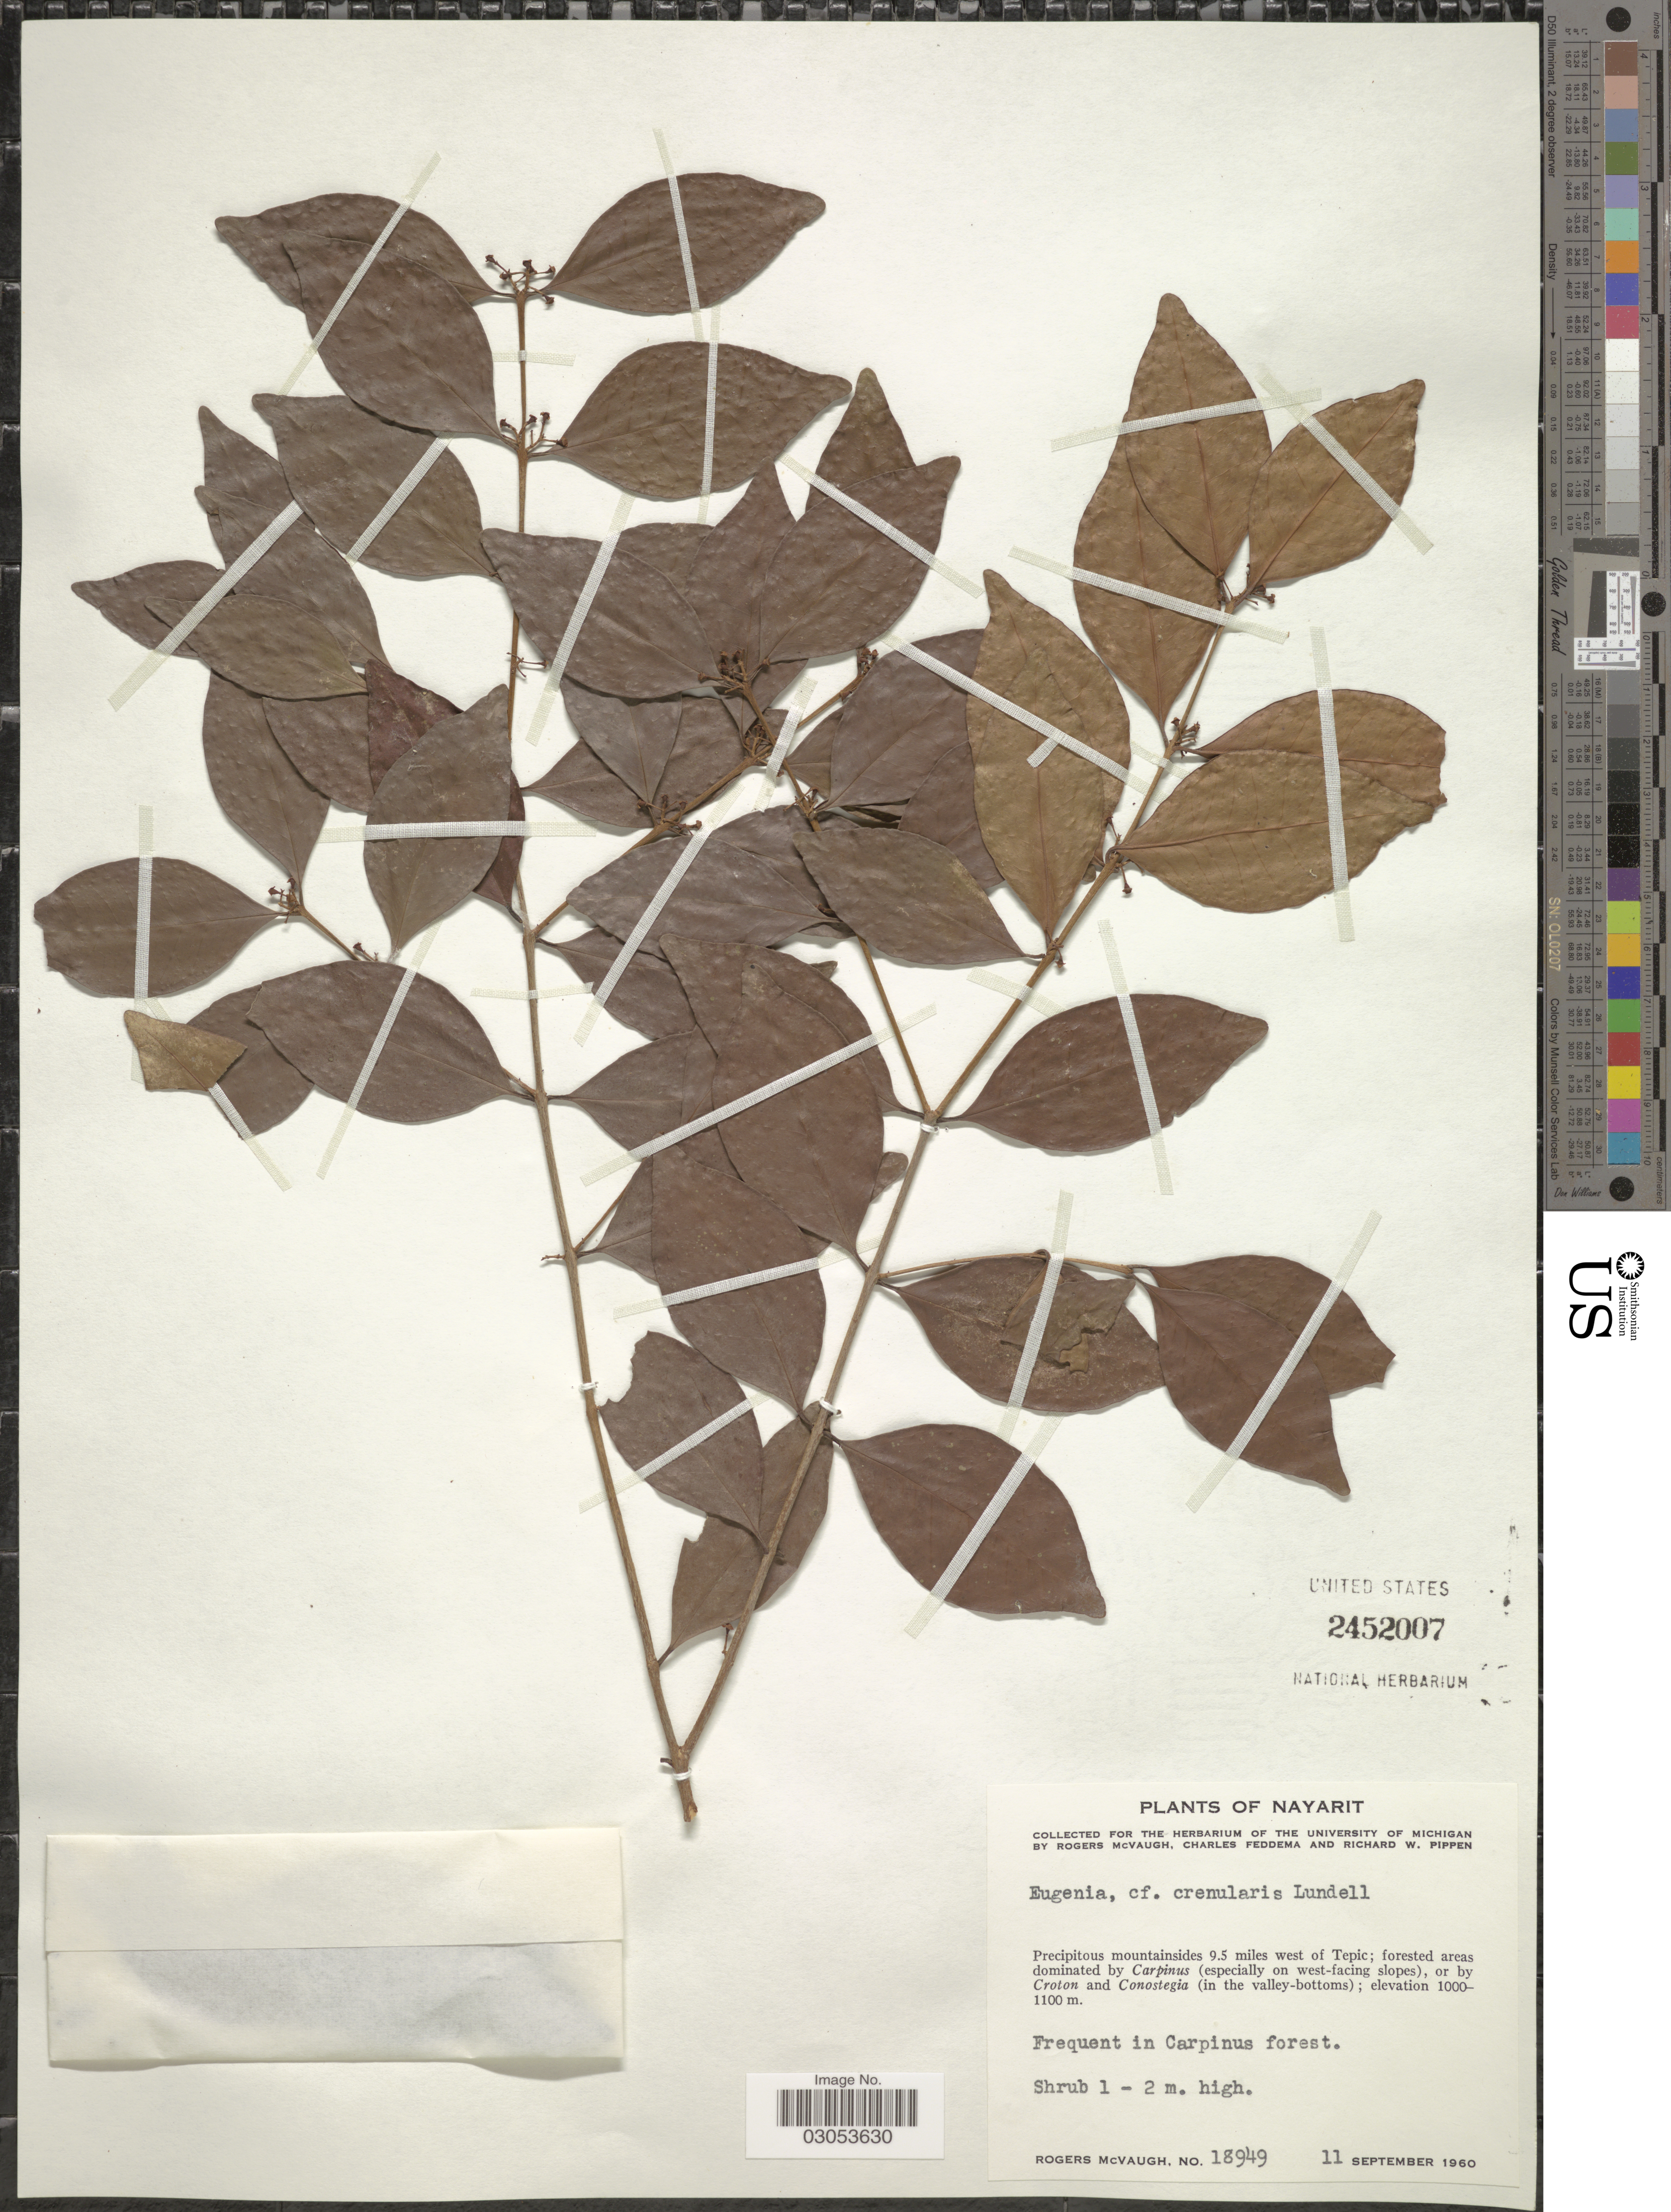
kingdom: Plantae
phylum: Tracheophyta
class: Magnoliopsida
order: Myrtales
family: Myrtaceae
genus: Eugenia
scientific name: Eugenia crenularis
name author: Lundell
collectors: R. McVaugh, C. Feddema & R. W. Pippen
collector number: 18949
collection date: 1960-09-11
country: Mexico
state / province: Nayarit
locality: Precipitous mountainsides 9.5 miles west of Tepic; forested areas dominated by Carpinus (especially on west-facing slopes), or by Croton and Conostegia (in the valley-bottoms). Frequent in Carpinus forest.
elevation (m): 1000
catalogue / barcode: US 2452007